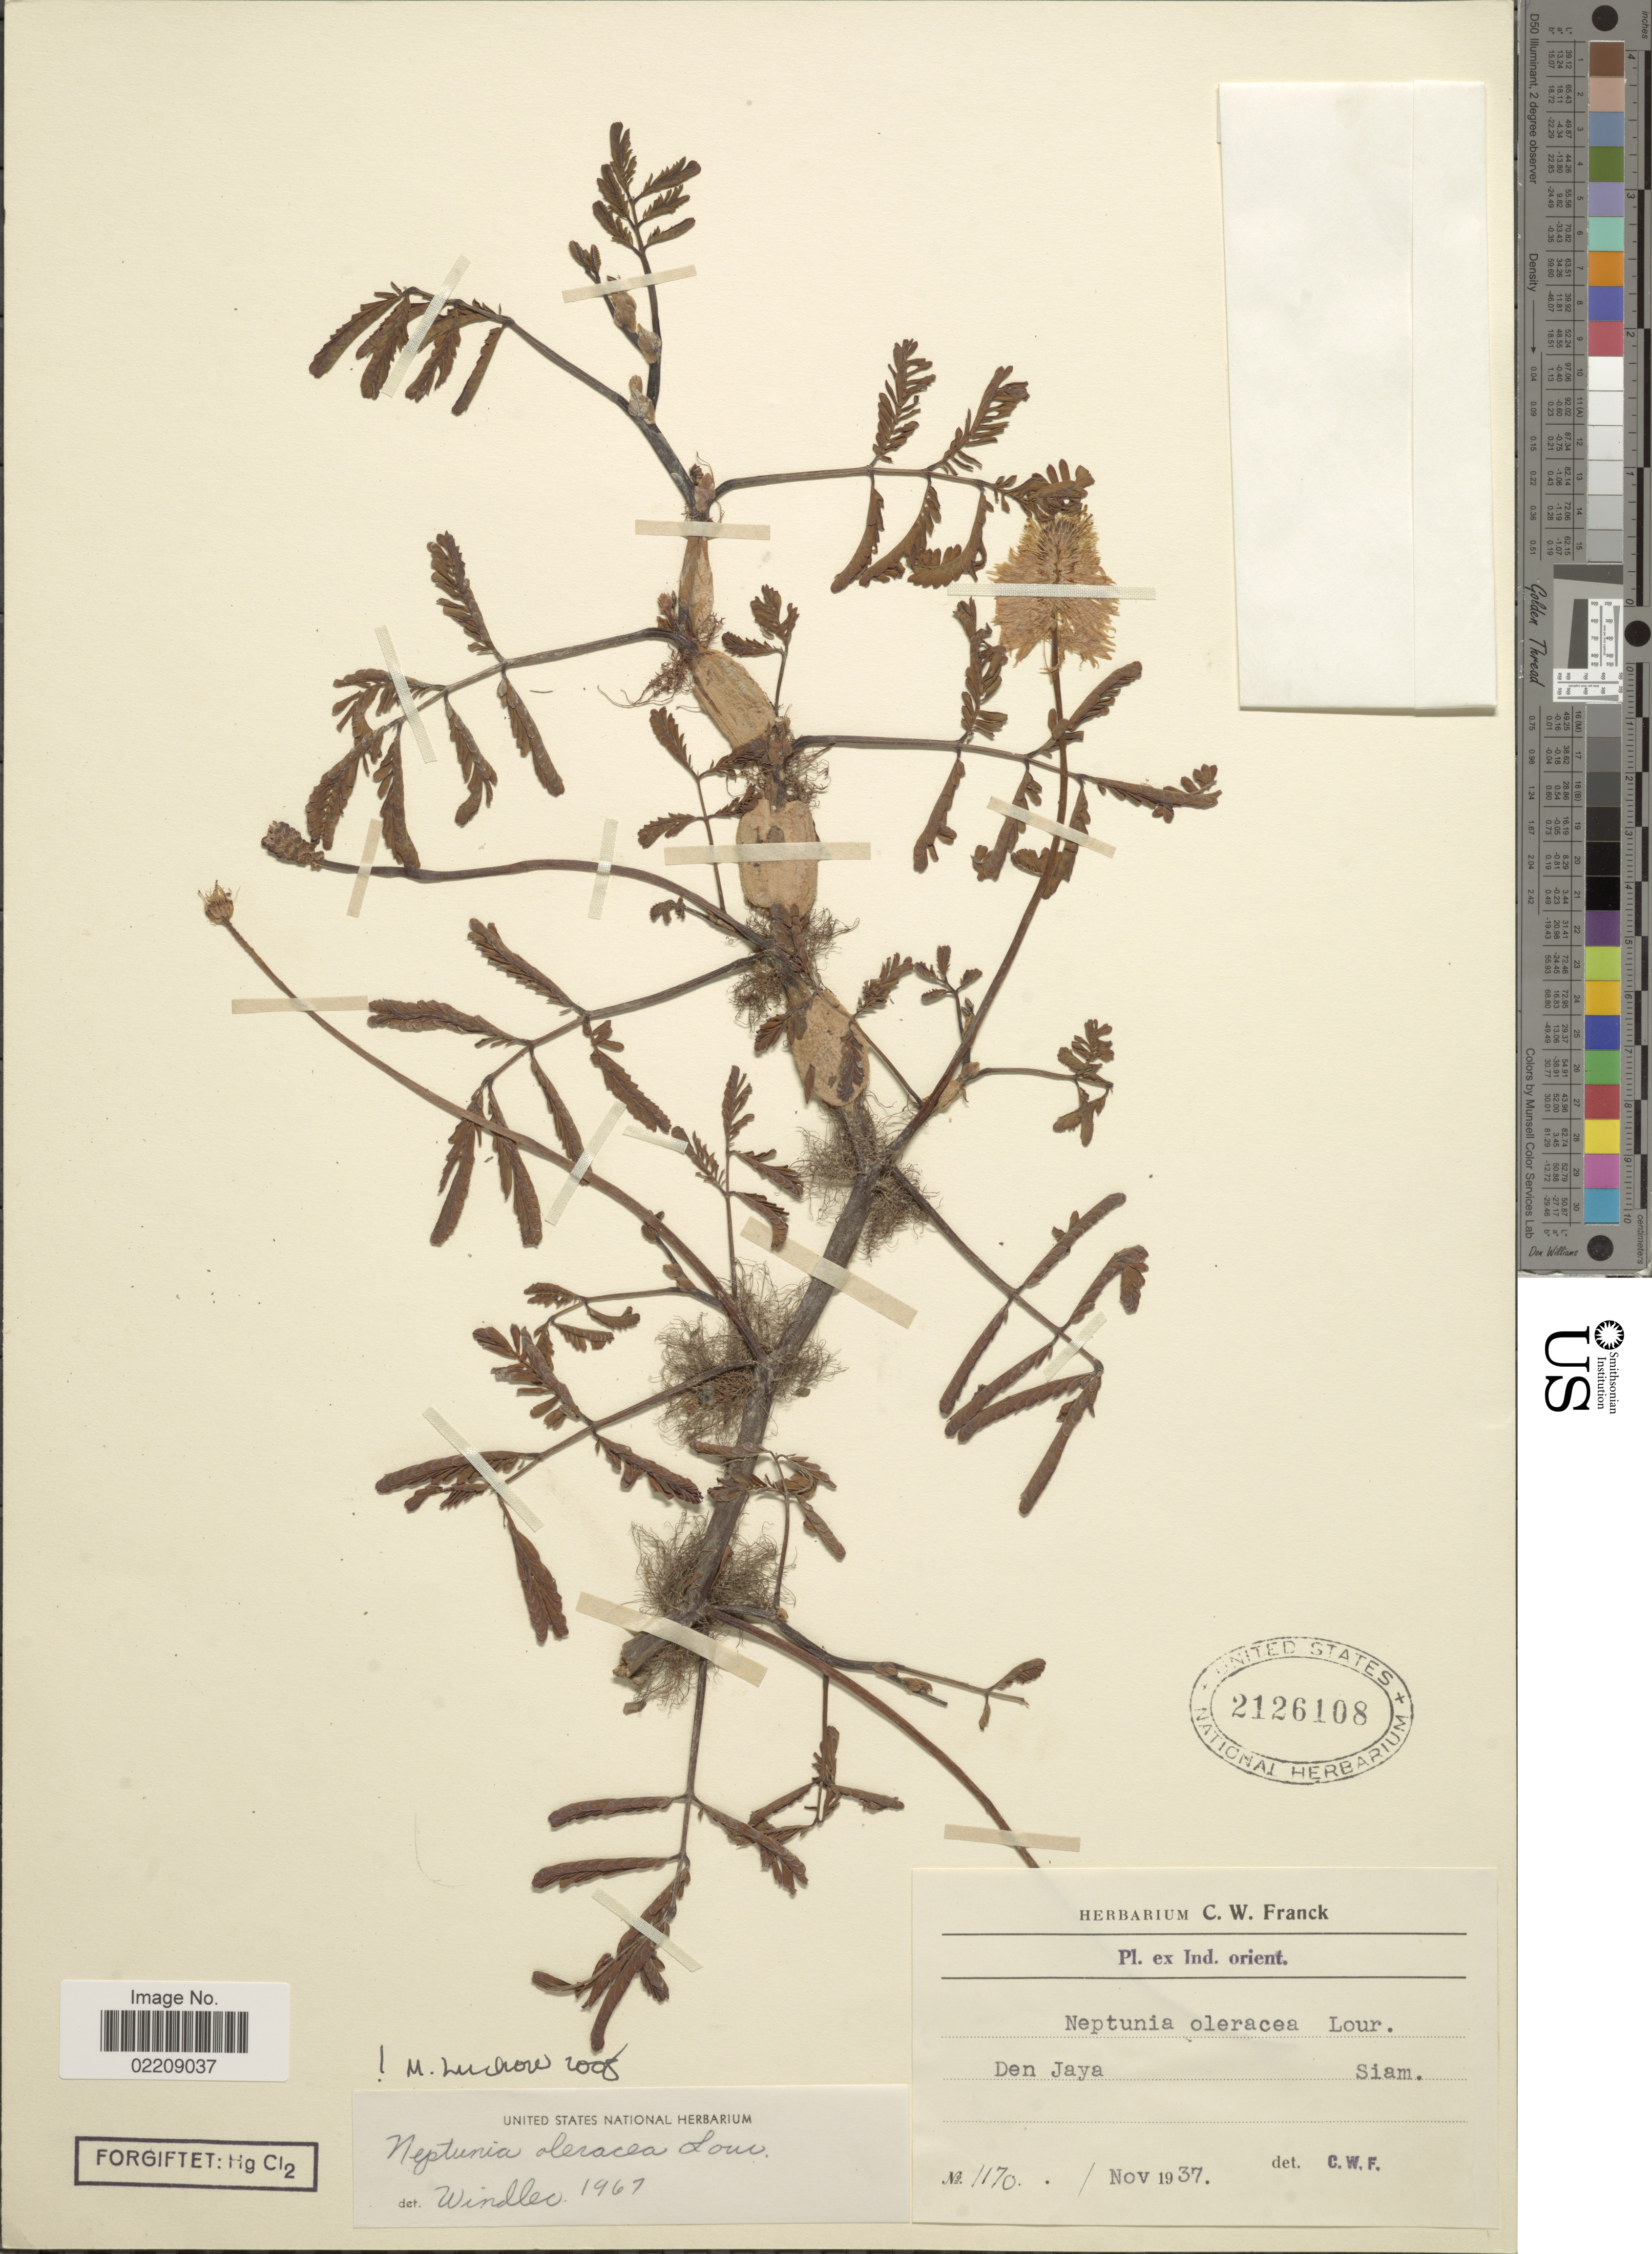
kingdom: Plantae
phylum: Tracheophyta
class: Magnoliopsida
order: Fabales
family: Fabaceae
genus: Neptunia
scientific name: Neptunia oleracea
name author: Lour.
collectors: ex herb. C. W. Franck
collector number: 1170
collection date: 1937-11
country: Thailand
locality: Den Jaya, Siam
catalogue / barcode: US 2126108